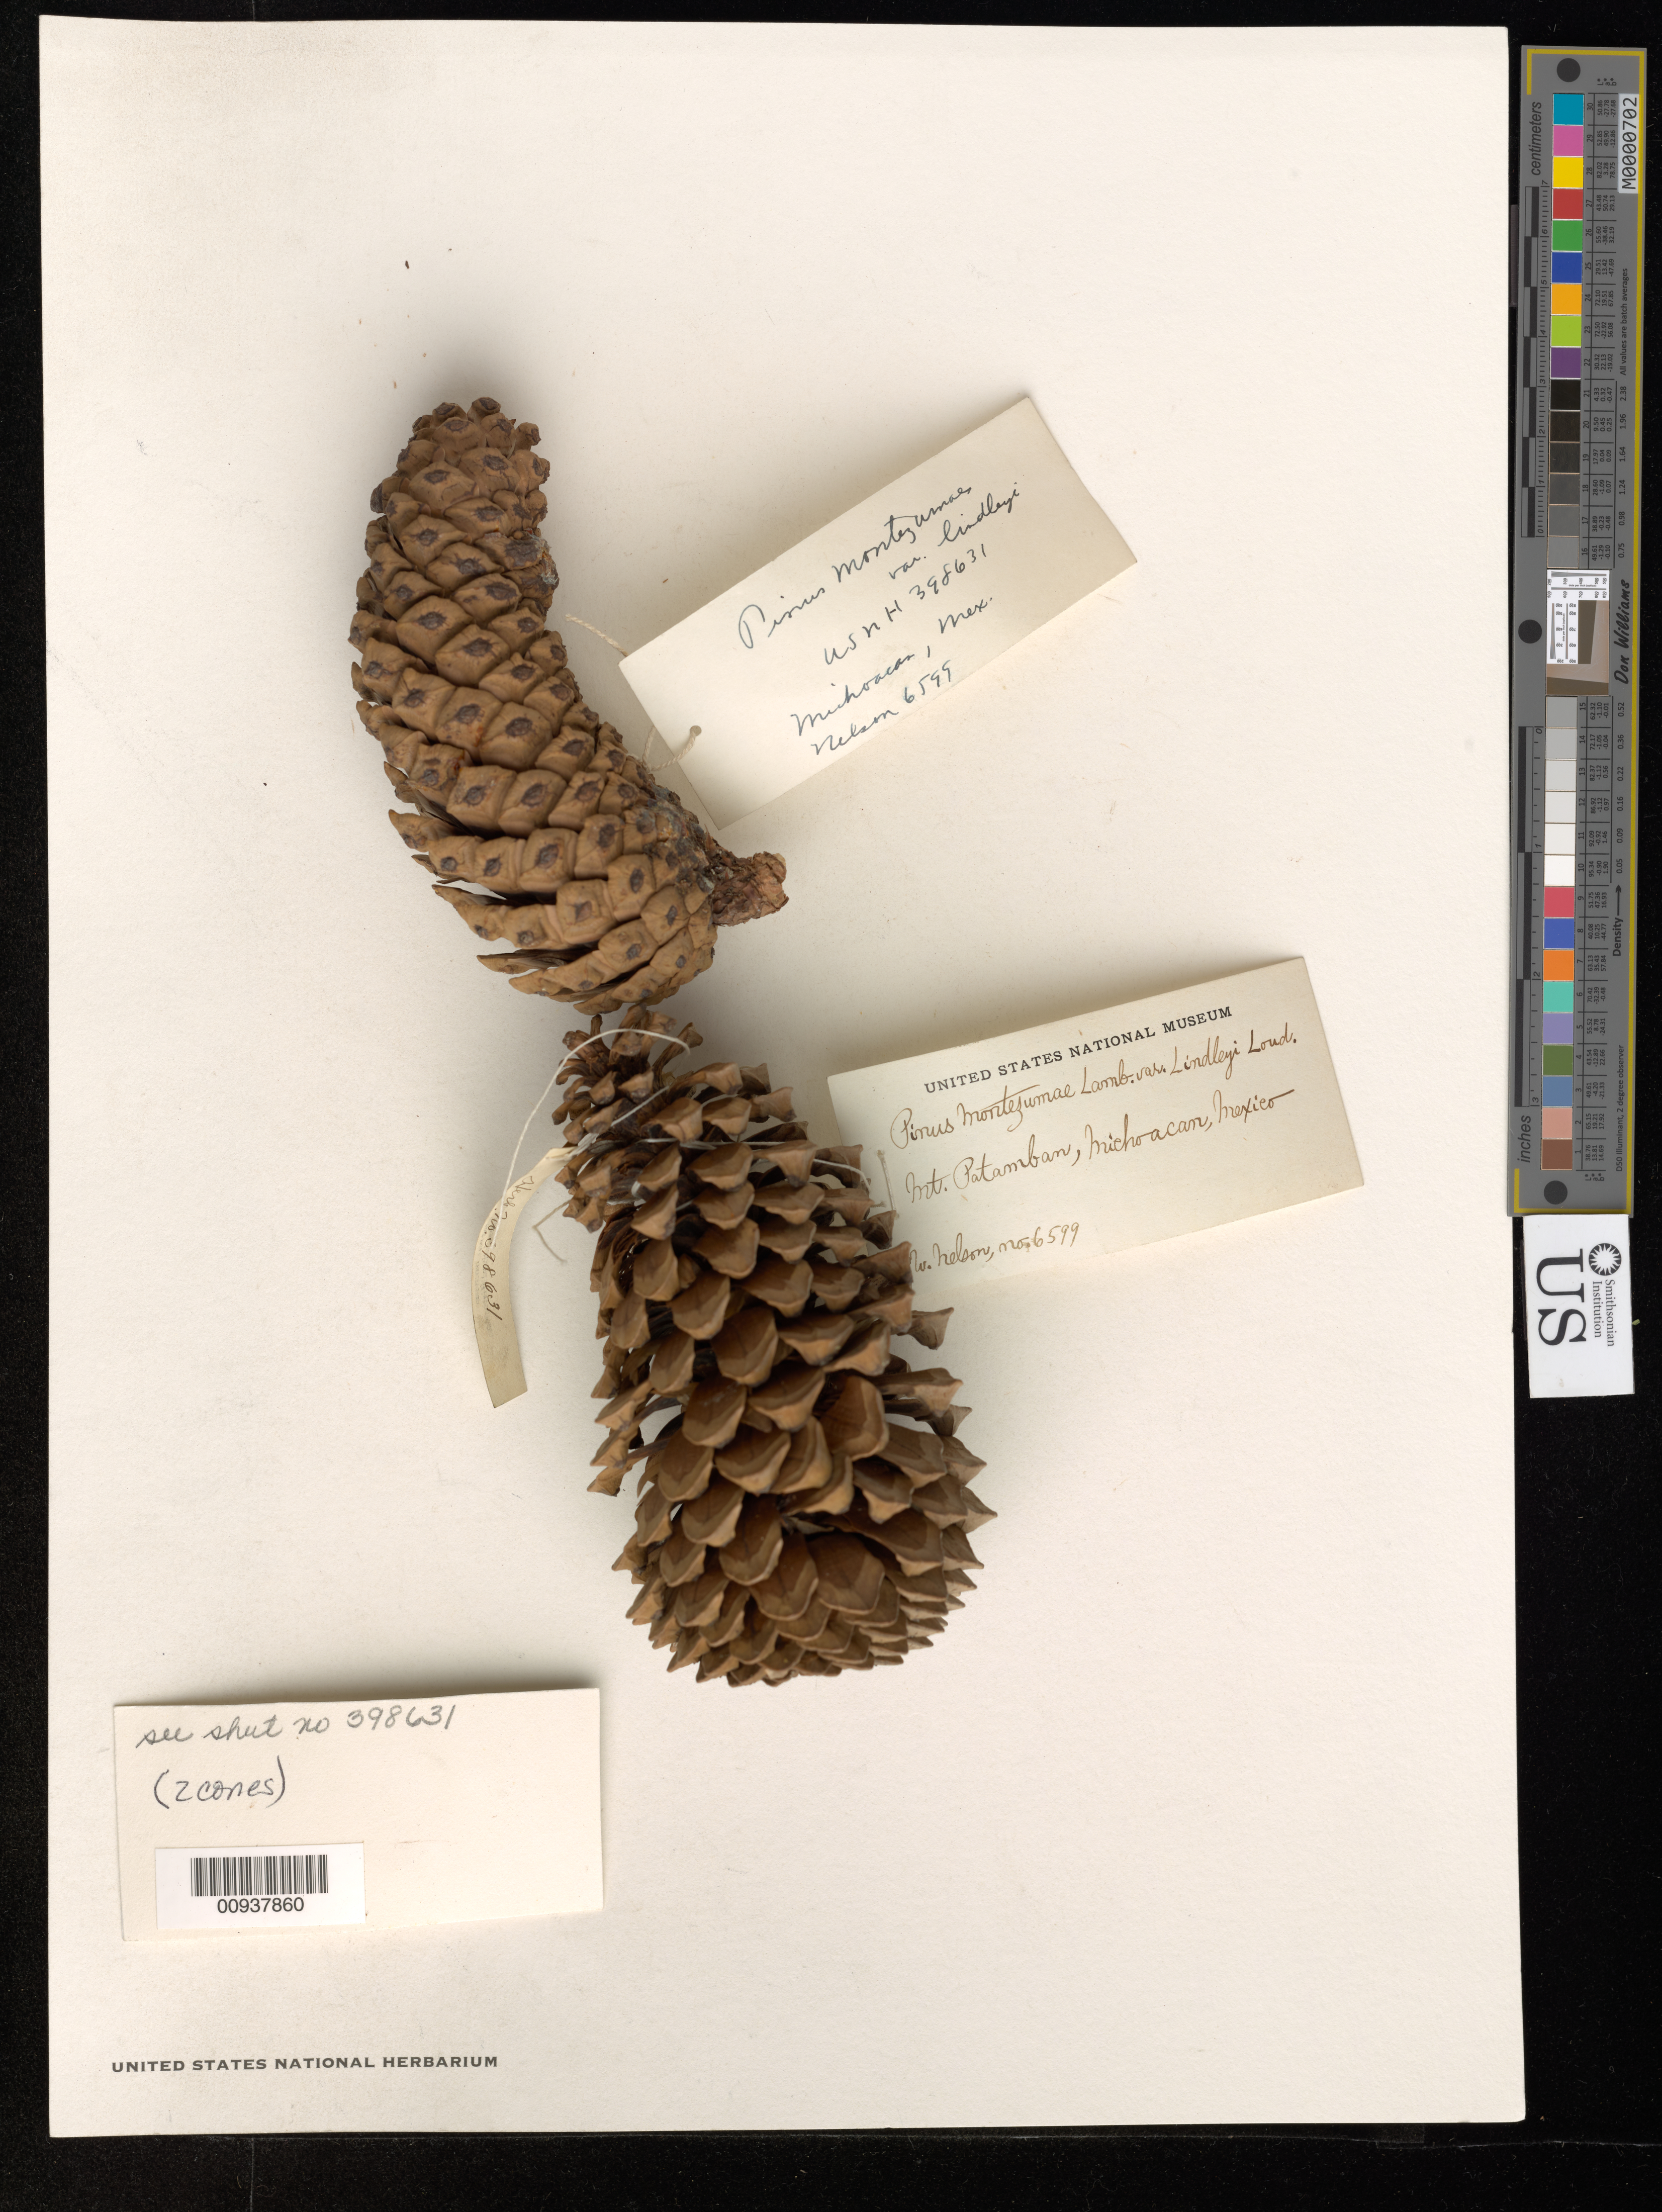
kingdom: Plantae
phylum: Tracheophyta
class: Pinopsida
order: Pinales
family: Pinaceae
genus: Pinus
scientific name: Pinus montezumae var. lindleyi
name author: Loudon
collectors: E. W. Nelson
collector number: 6599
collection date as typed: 01 Feb 1903 to 04 Feb 1903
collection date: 1903-02-01/1903-02-04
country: Mexico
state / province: Michoacán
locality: N slope of Mt. Patamban.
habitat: N slope of Mt.